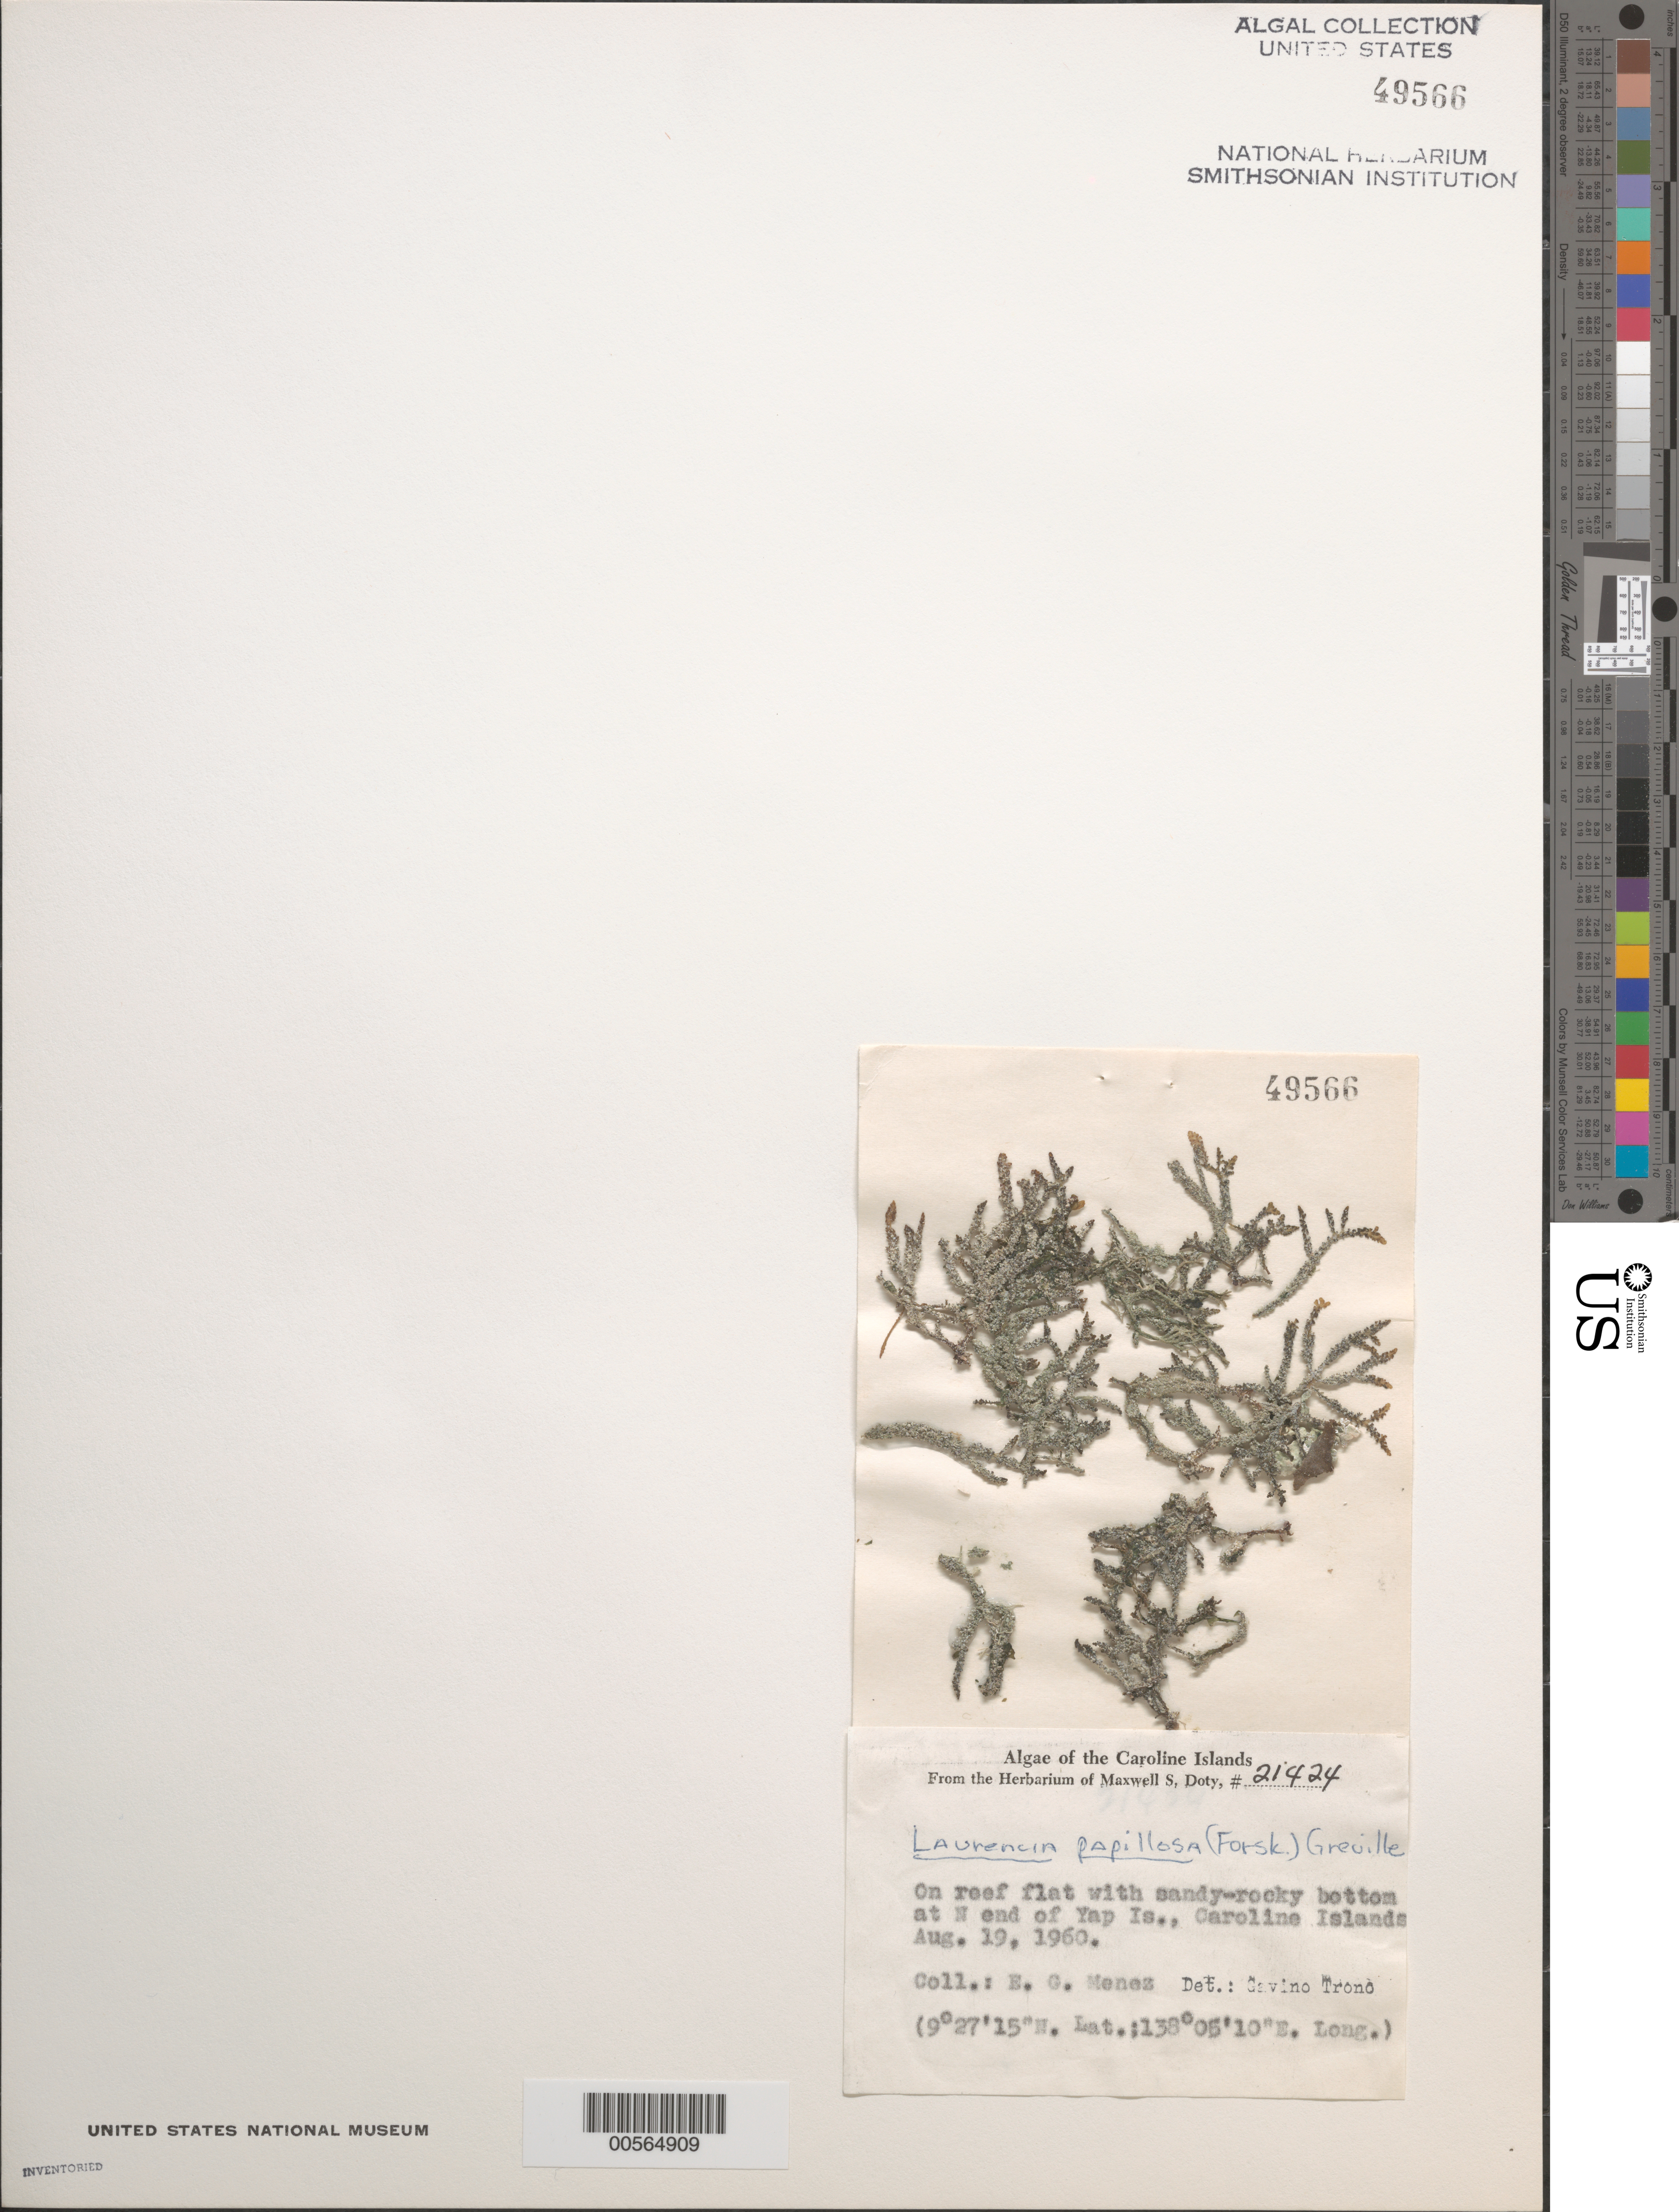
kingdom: Plantae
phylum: Rhodophyta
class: Florideophyceae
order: Ceramiales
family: Rhodomelaceae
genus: Palisada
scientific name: Palisada perforata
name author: (Bory) K.W. Nam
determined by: Algae name updating Project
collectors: Meñez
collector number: MSD 21424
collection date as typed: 19 Aug 1960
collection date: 1960-08-19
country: Micronesia, Federated States of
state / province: Yap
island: Yap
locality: North Yap Island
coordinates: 9 27' 15" N. Lat., 138 05' 10" E. Long.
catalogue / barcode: US 49566